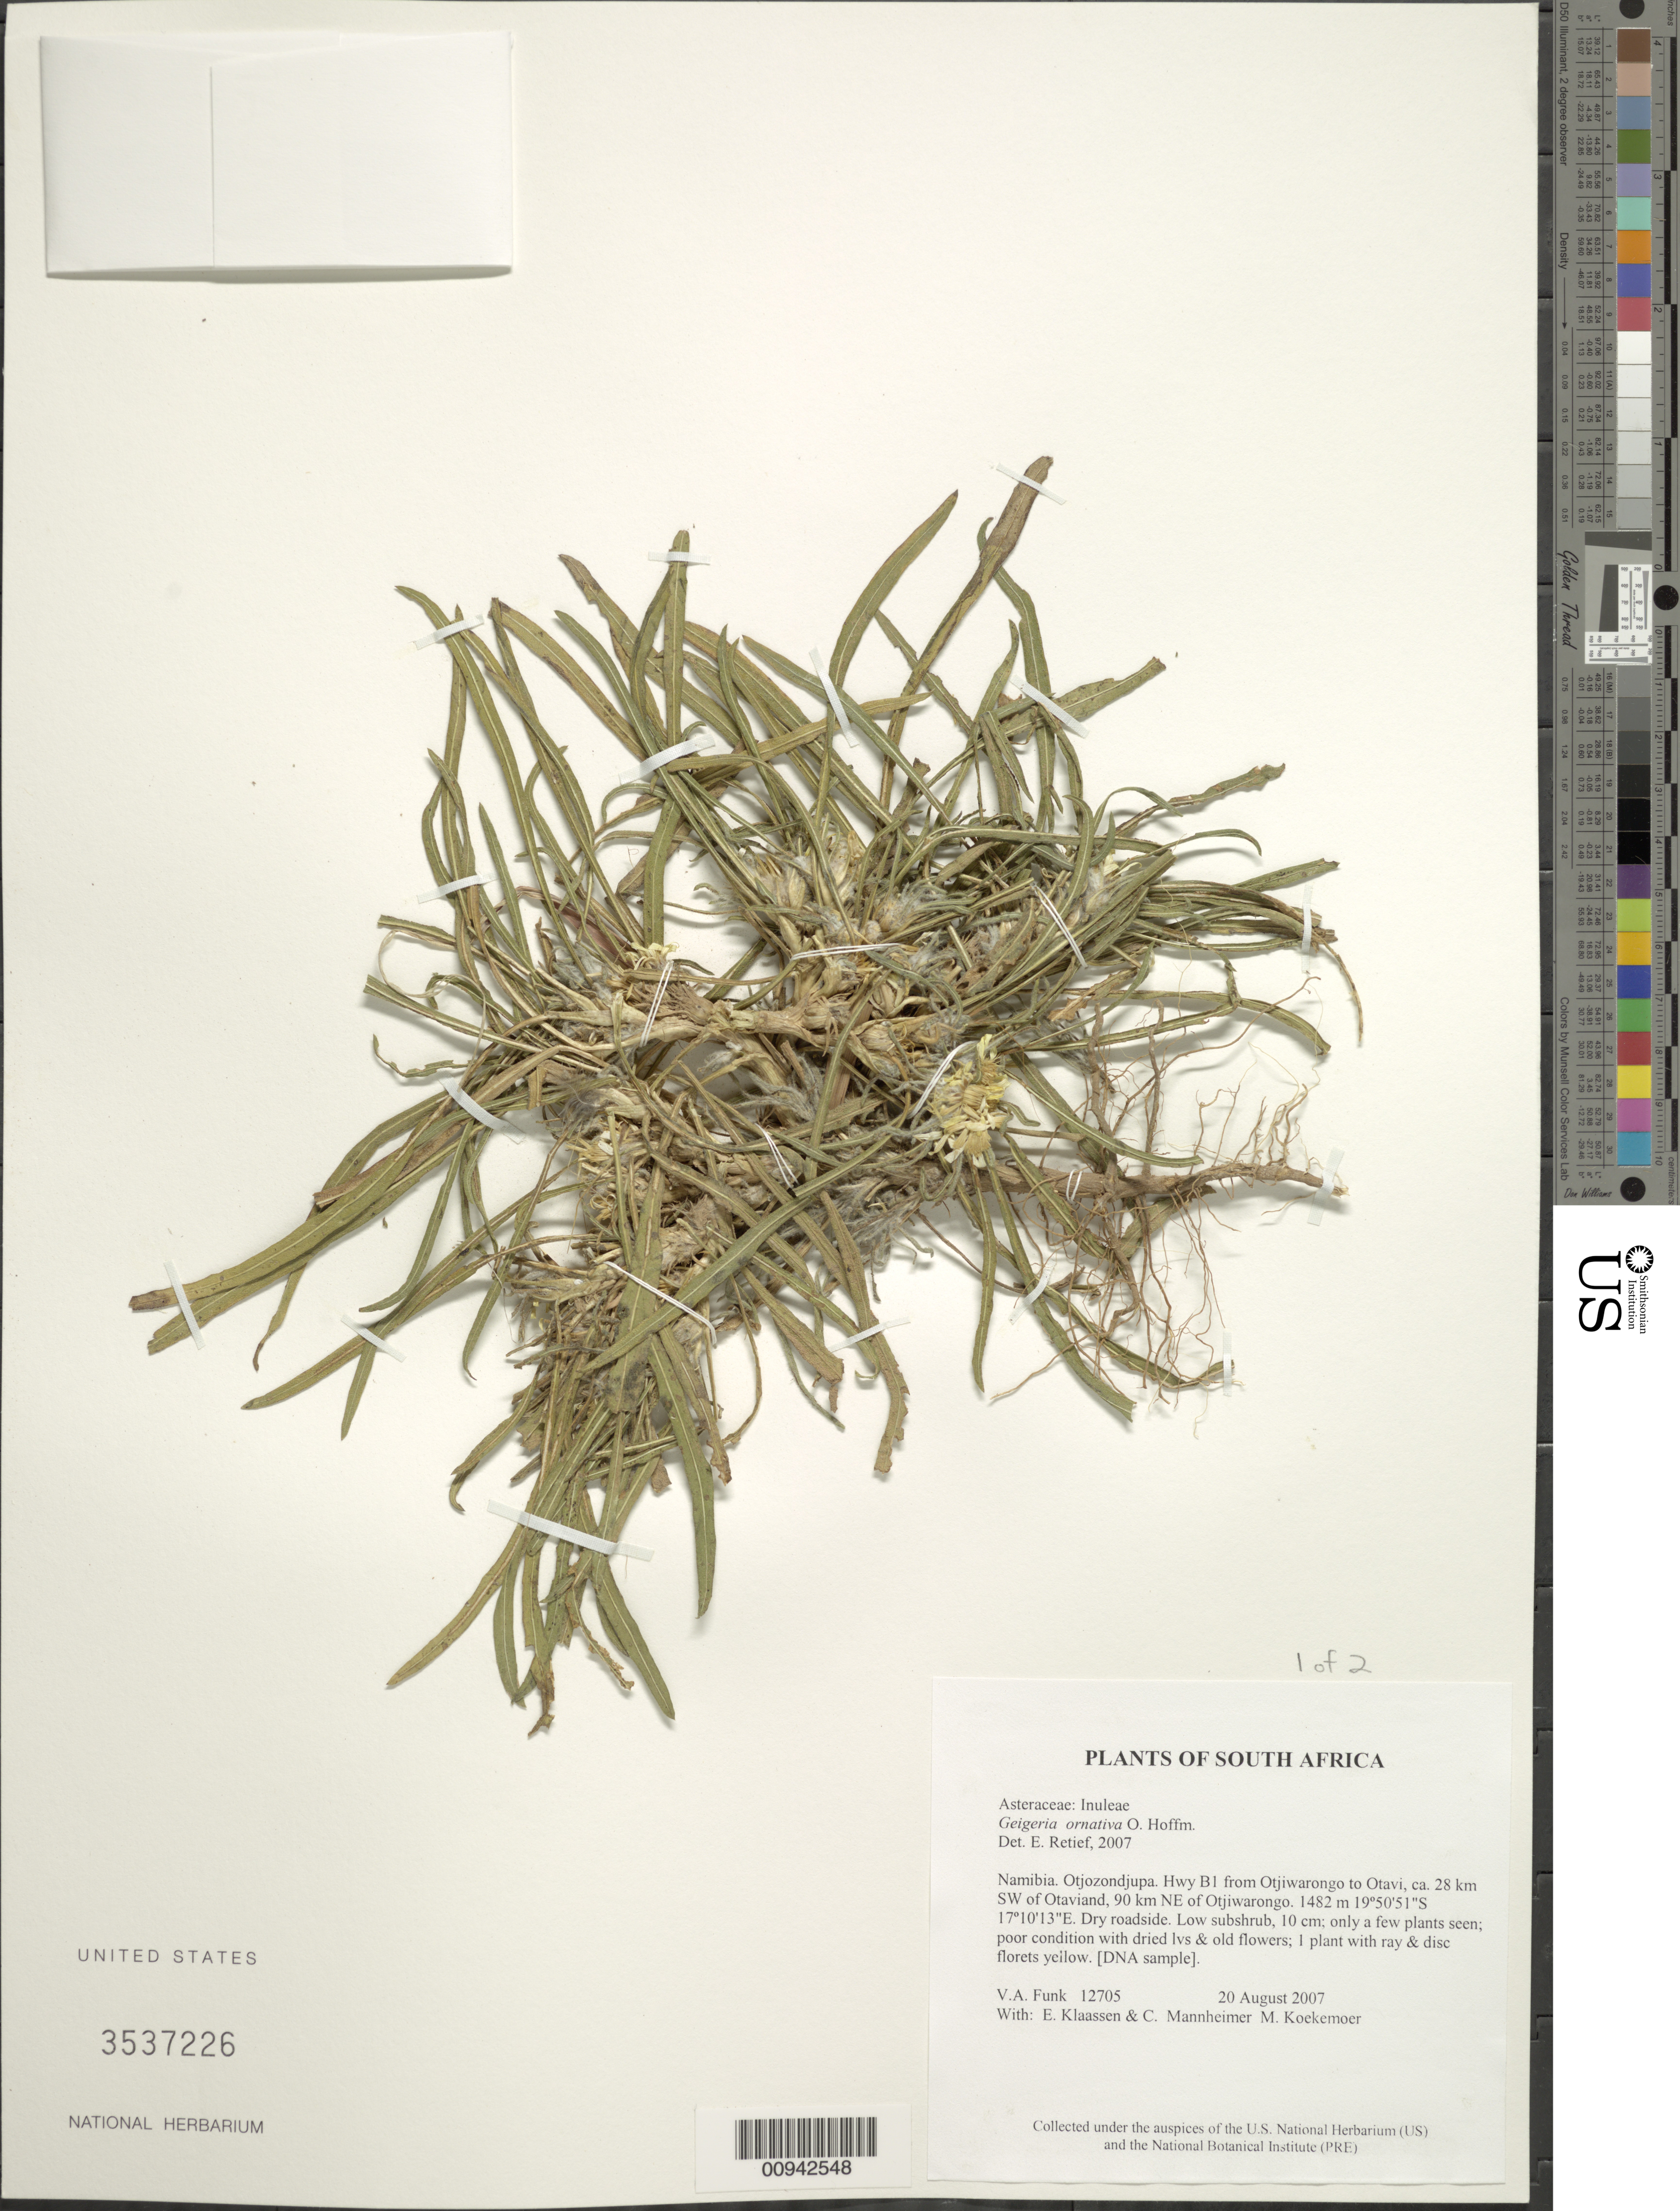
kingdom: Plantae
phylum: Tracheophyta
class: Magnoliopsida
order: Asterales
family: Asteraceae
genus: Geigeria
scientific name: Geigeria ornativa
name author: O. Hoffm.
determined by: Retief, E.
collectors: V. Funk, M. Koekemoer, E. S. Klaassen & C. A. Mannheimer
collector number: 12705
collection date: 2007-08-20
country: Namibia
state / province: Otjozondjupa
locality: Hwy B1 from Otjiwarongo to Otavi, ca. 28 km SW of Otaviand, 90 km NE of Otjiwarongo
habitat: Dry roadside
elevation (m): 1482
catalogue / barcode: US 3537226